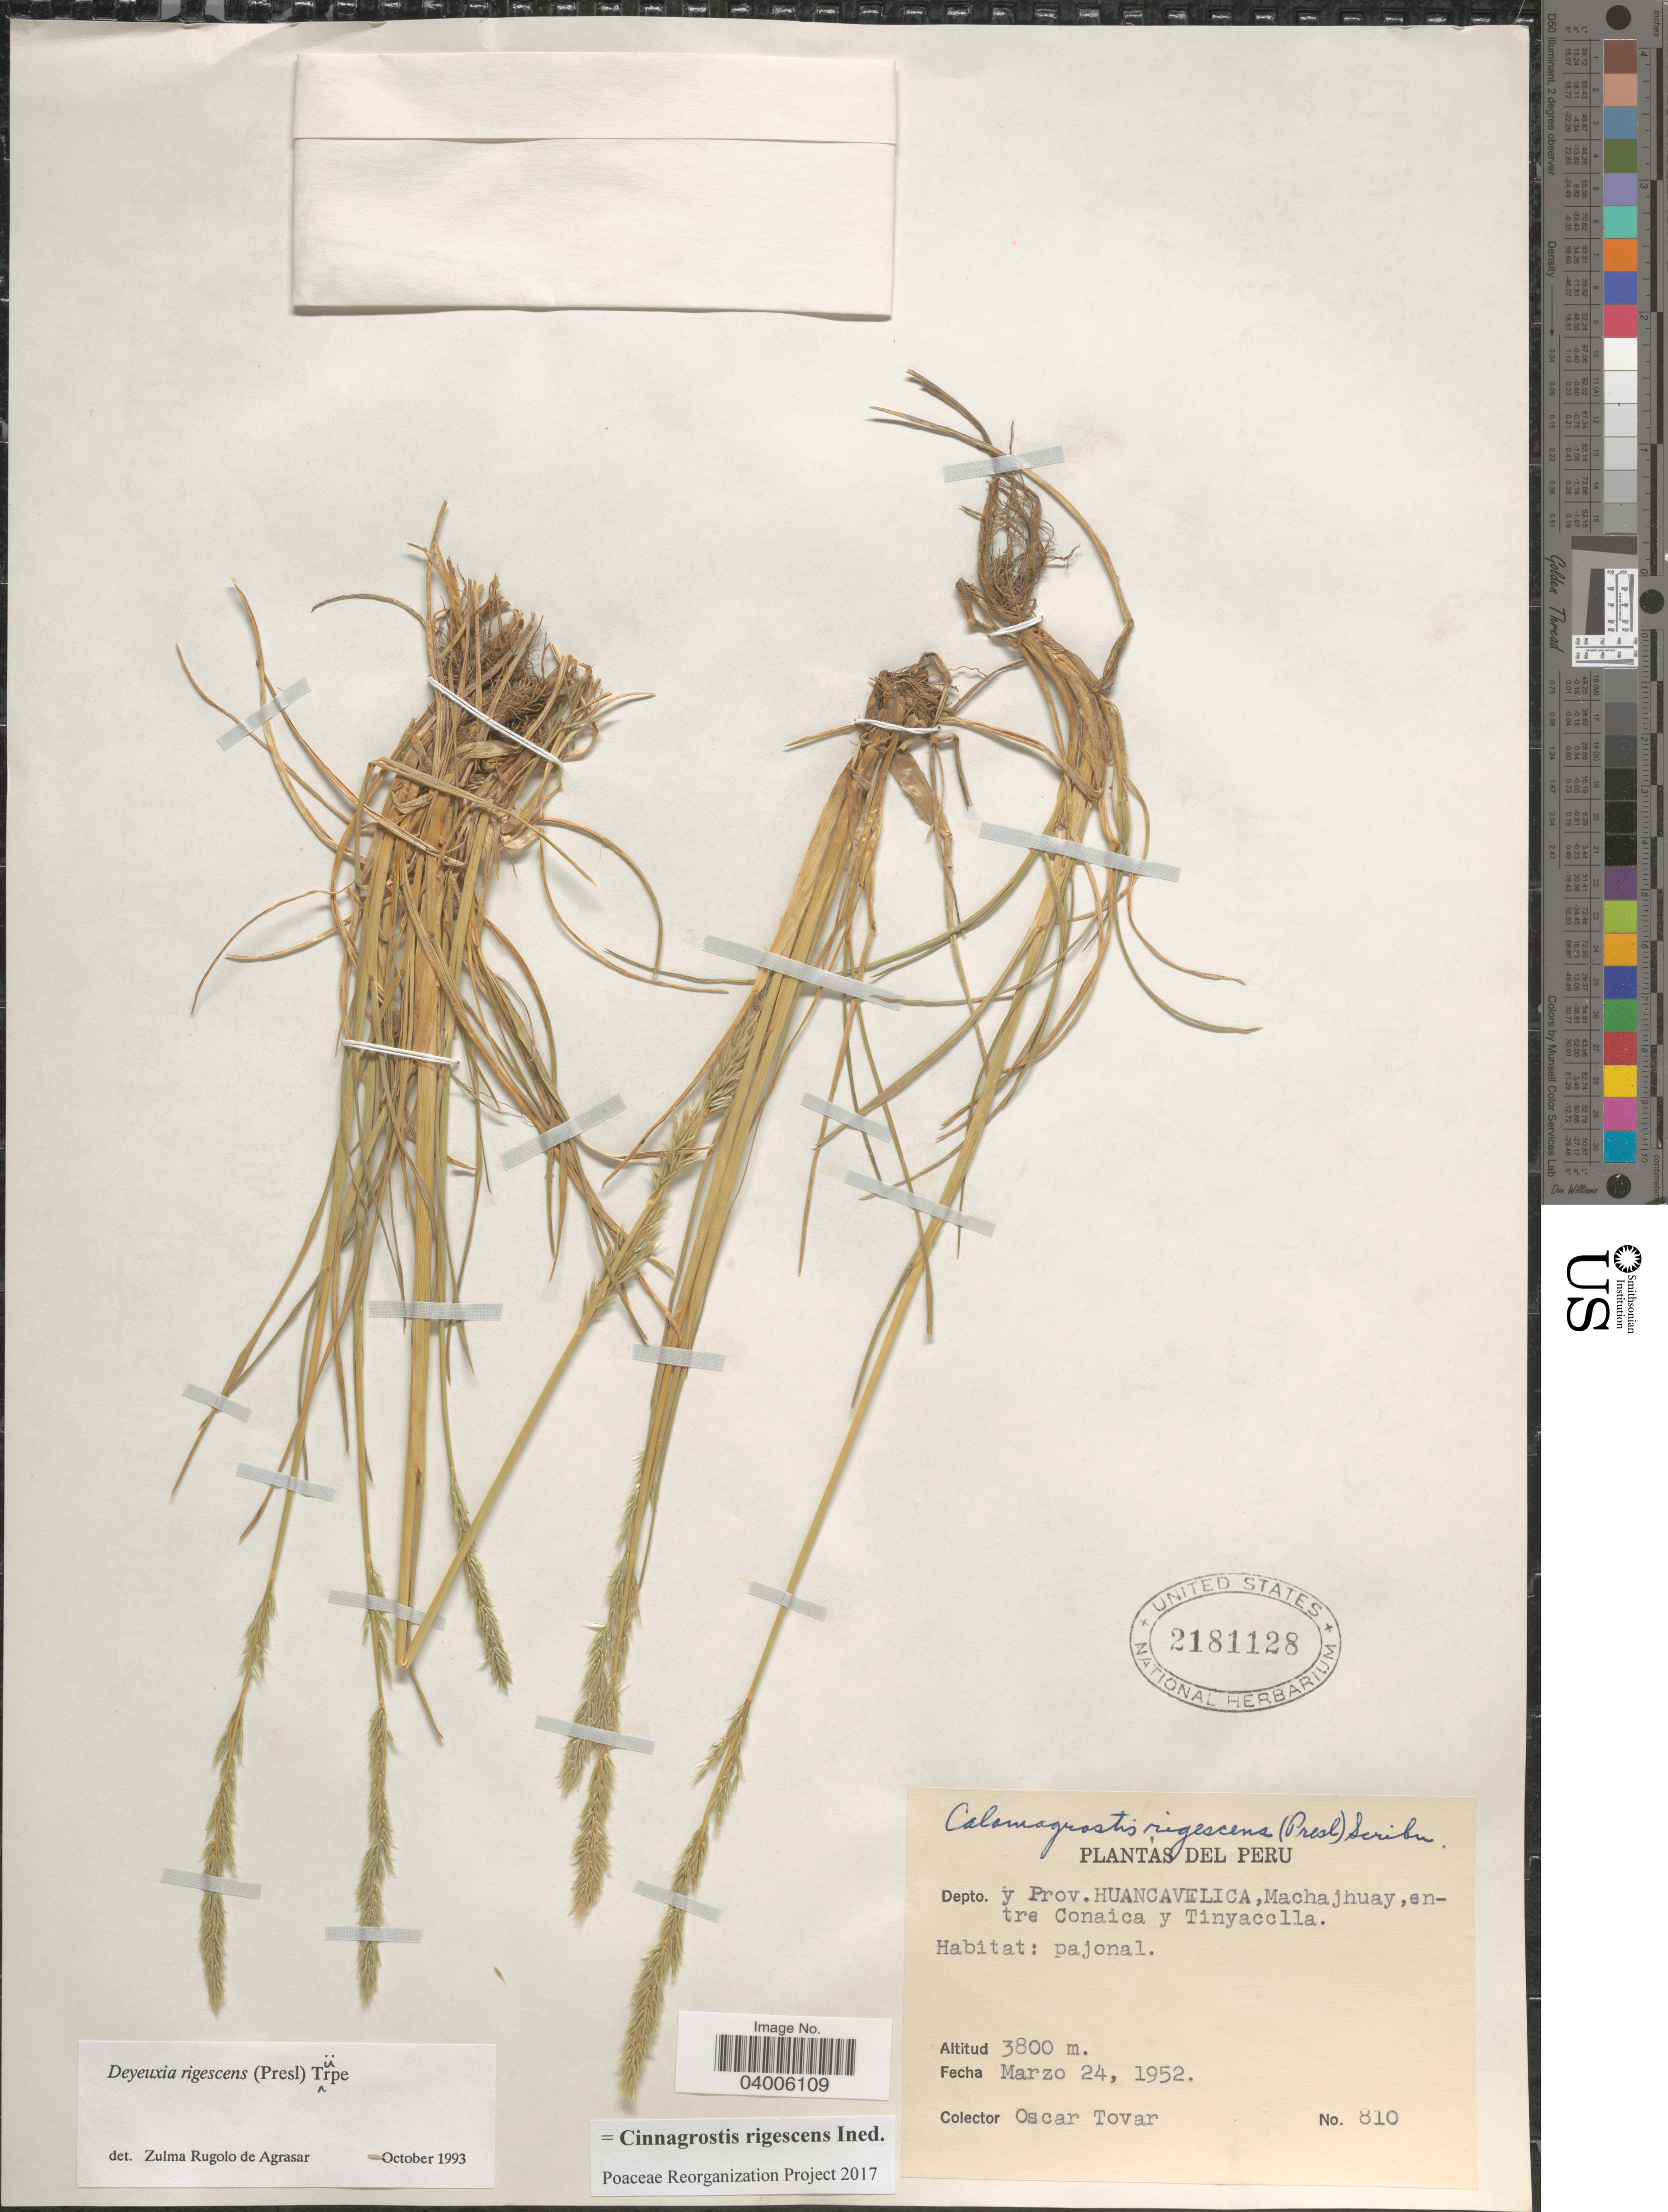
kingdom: Plantae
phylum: Tracheophyta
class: Liliopsida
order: Poales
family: Poaceae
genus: Cinnagrostis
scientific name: Cinnagrostis rigescens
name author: (J. Presl) P.M. Peterson et al.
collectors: Ó. Tovar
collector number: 810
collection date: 1952-03-24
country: Peru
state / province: Huancavelica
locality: Depto. y Prov. Huancavelica, Machajhuay, entre Conaica y Tinyacclla.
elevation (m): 3800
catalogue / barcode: US 2181128